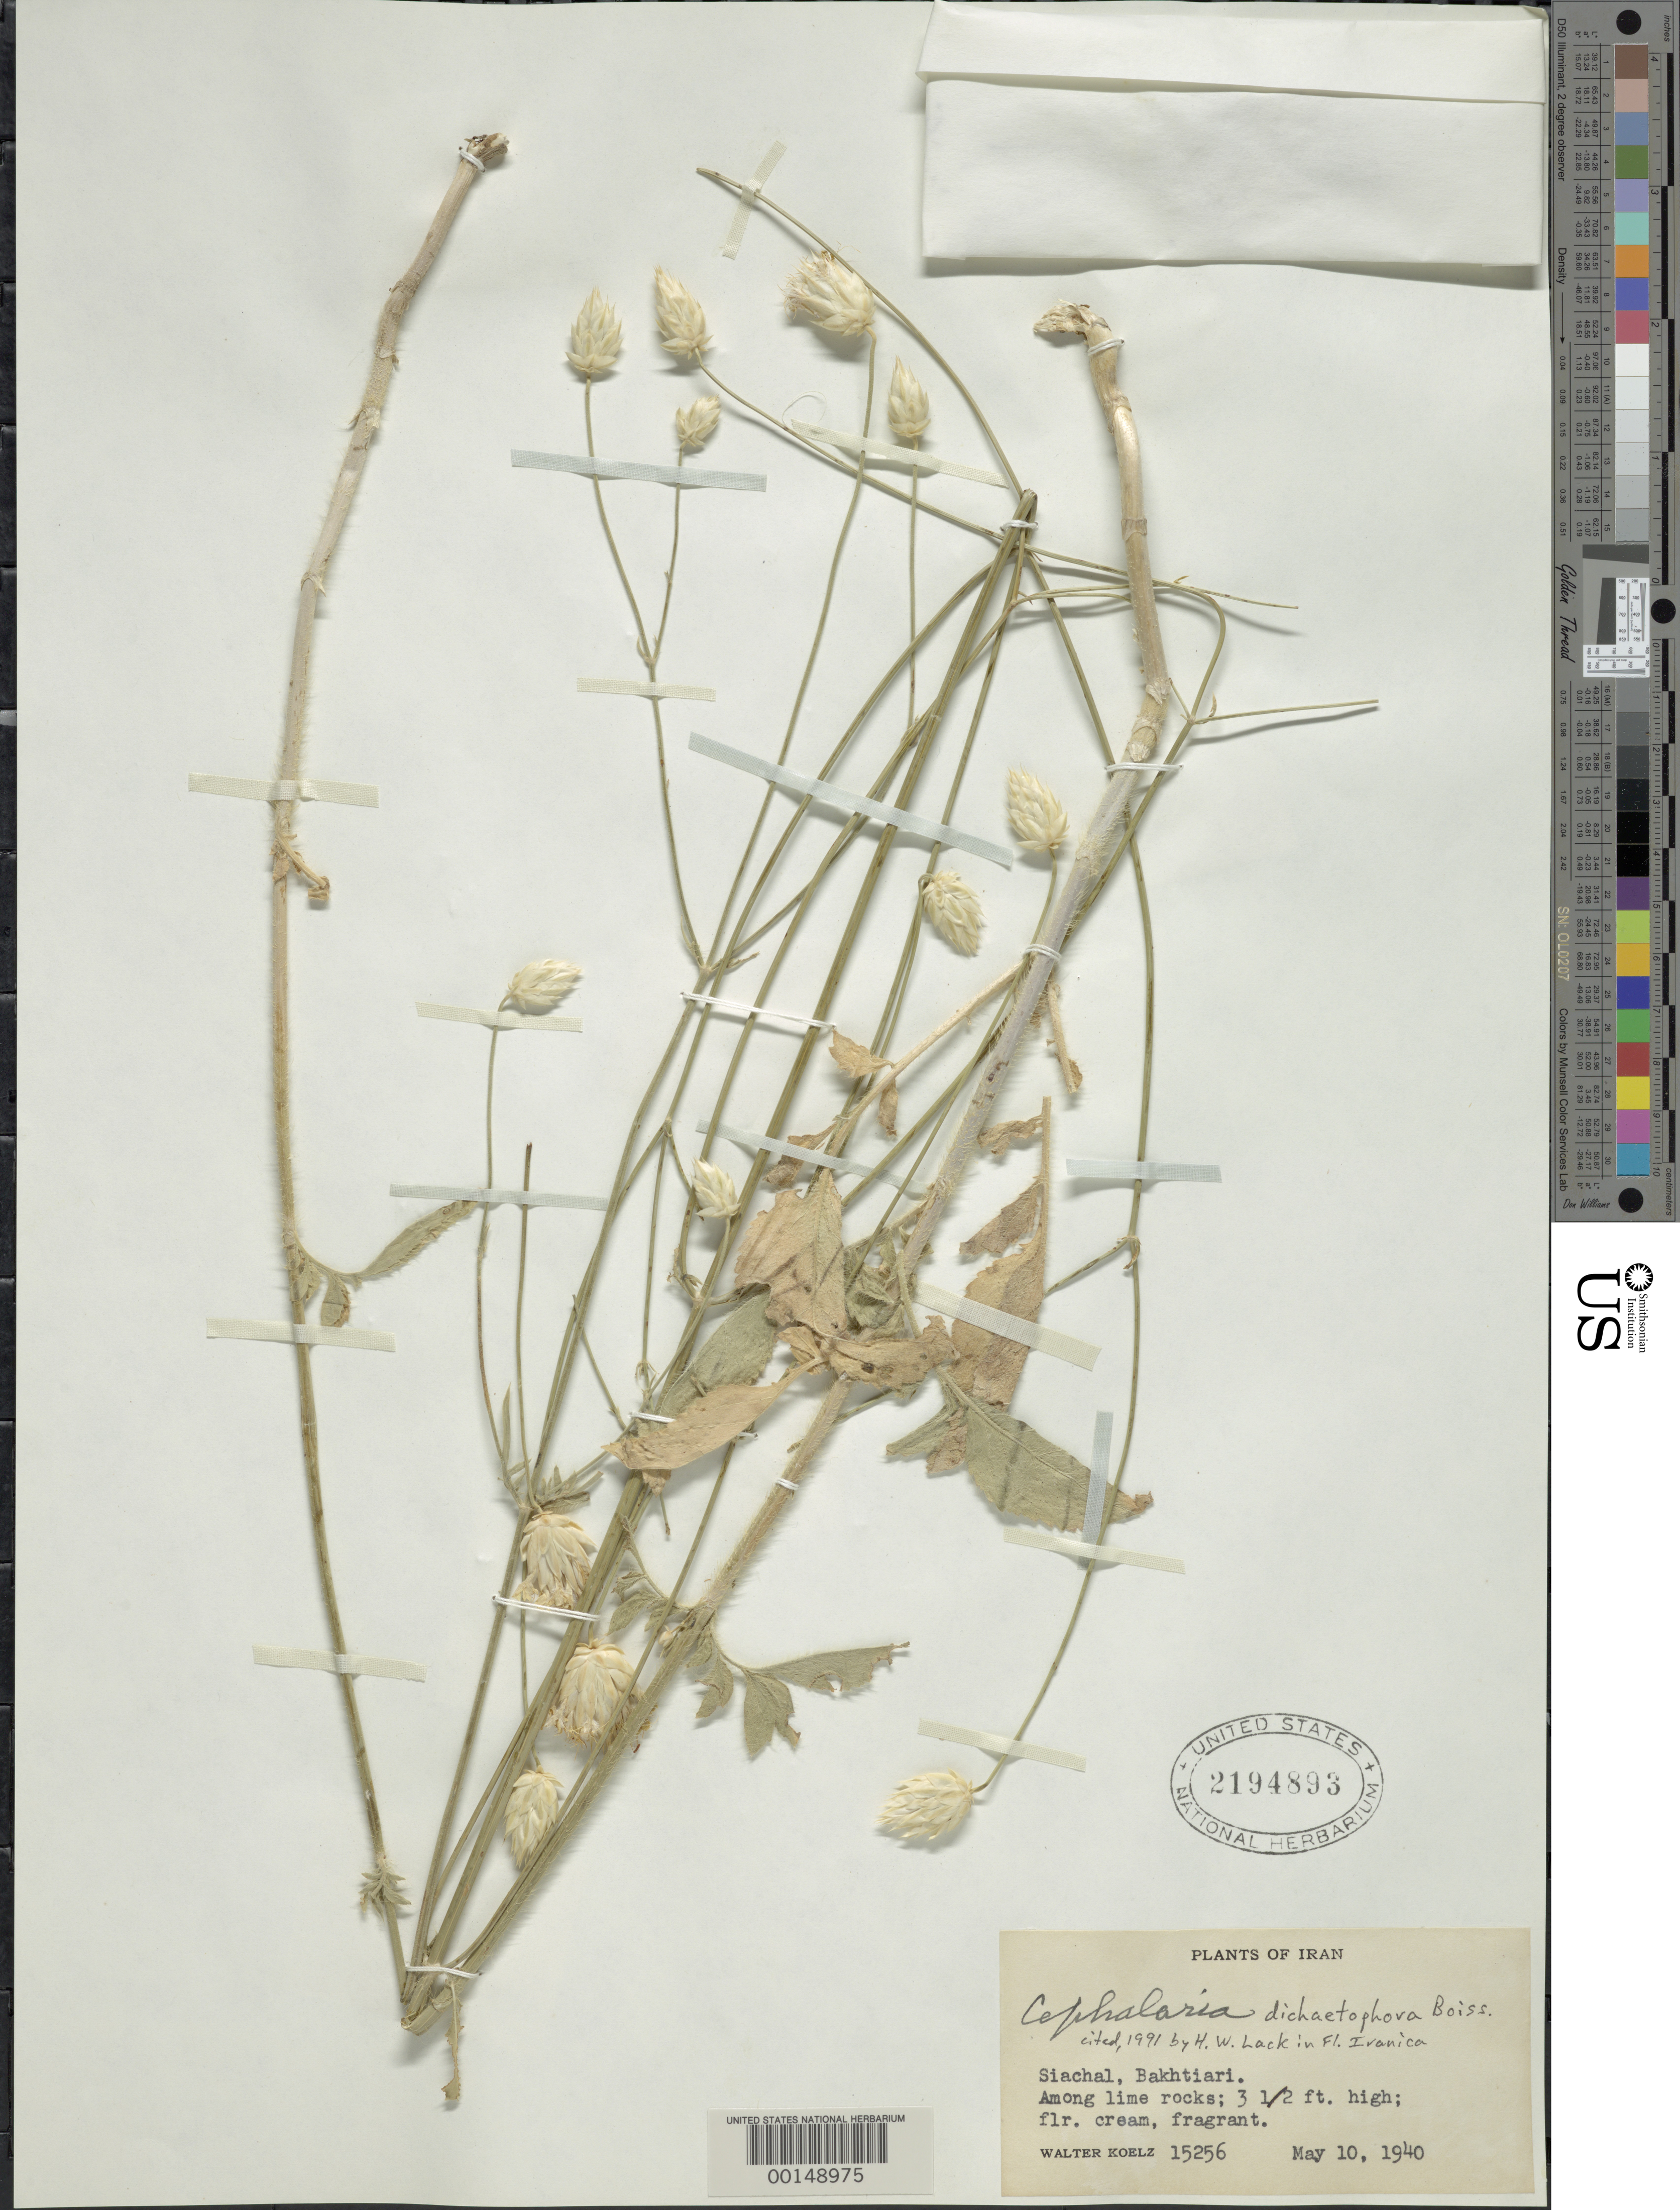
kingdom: Plantae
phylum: Tracheophyta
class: Magnoliopsida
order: Dipsacales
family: Caprifoliaceae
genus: Cephalaria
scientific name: Cephalaria dichaetophora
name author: Boiss.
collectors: W. N. Koelz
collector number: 15256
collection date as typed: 10 May 1940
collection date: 1940-05-10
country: Iran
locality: Siachal, Bakhtiari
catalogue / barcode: US 2194893